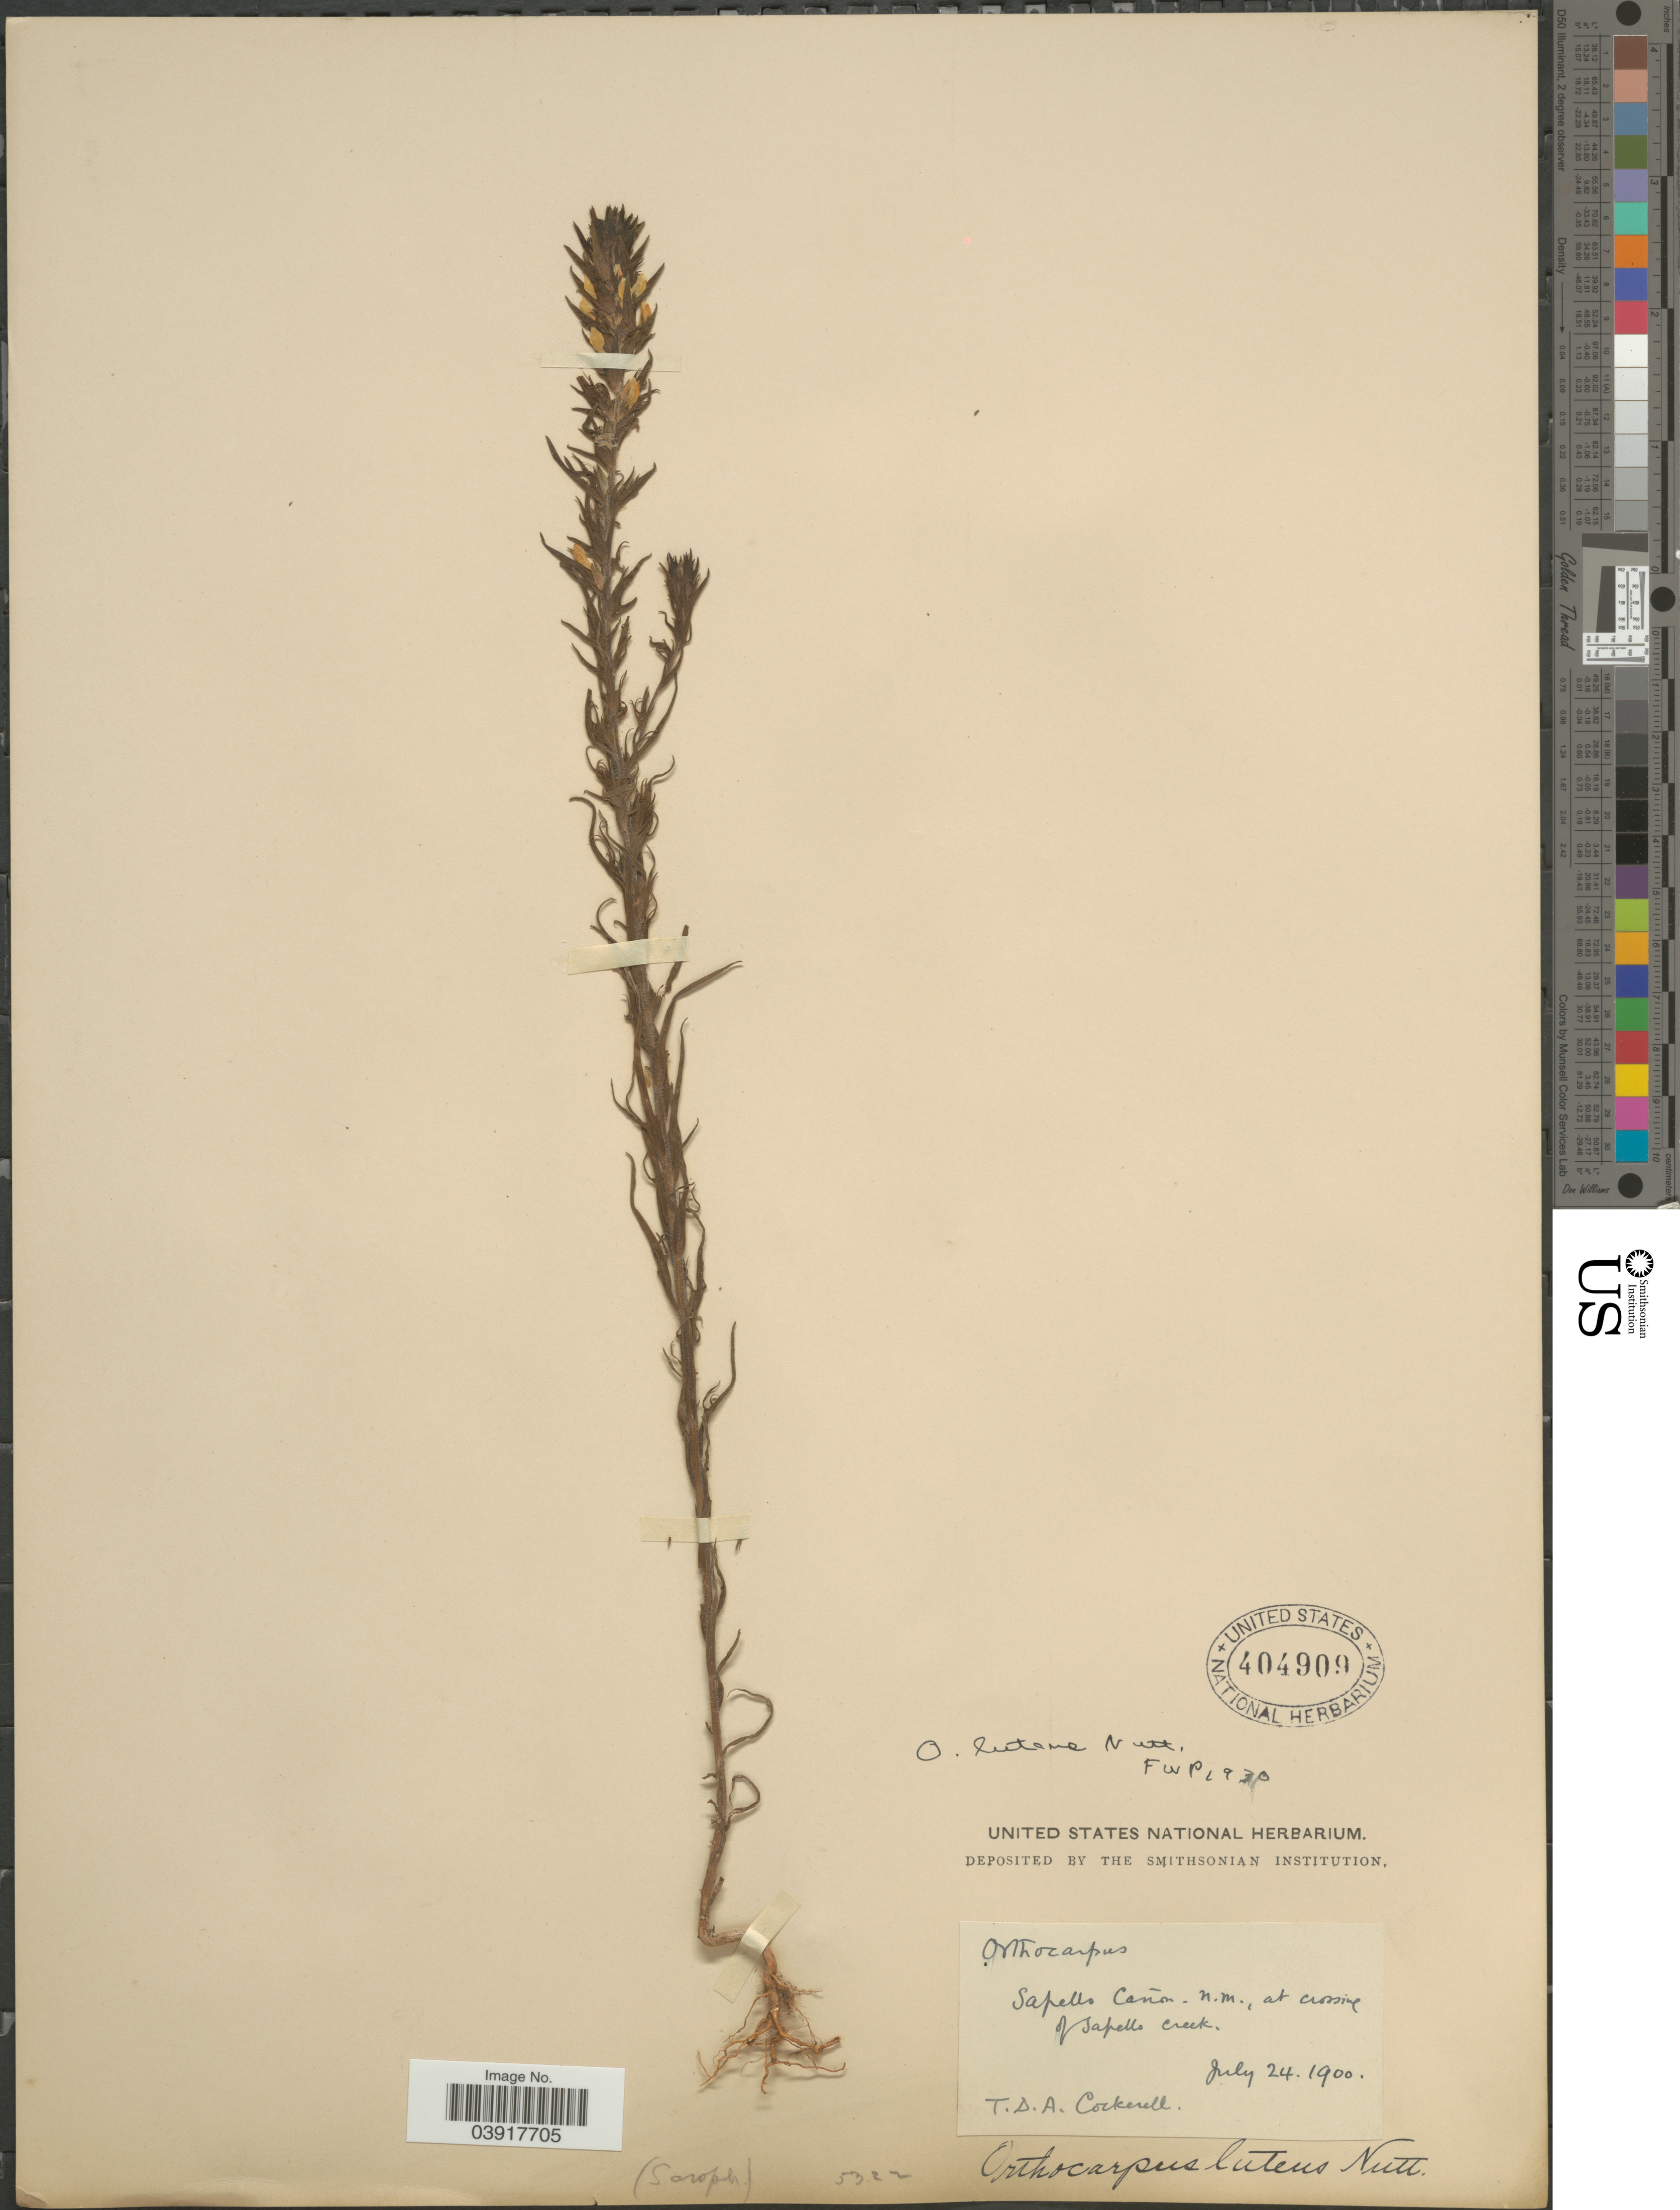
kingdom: Plantae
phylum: Tracheophyta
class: Magnoliopsida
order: Lamiales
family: Orobanchaceae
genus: Orthocarpus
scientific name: Orthocarpus luteus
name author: Nutt.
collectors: T. Cockerell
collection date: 1900-07-24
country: United States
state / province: New Mexico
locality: Sapello Cañon, at crossing of Sapello Creek.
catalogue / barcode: US 404909